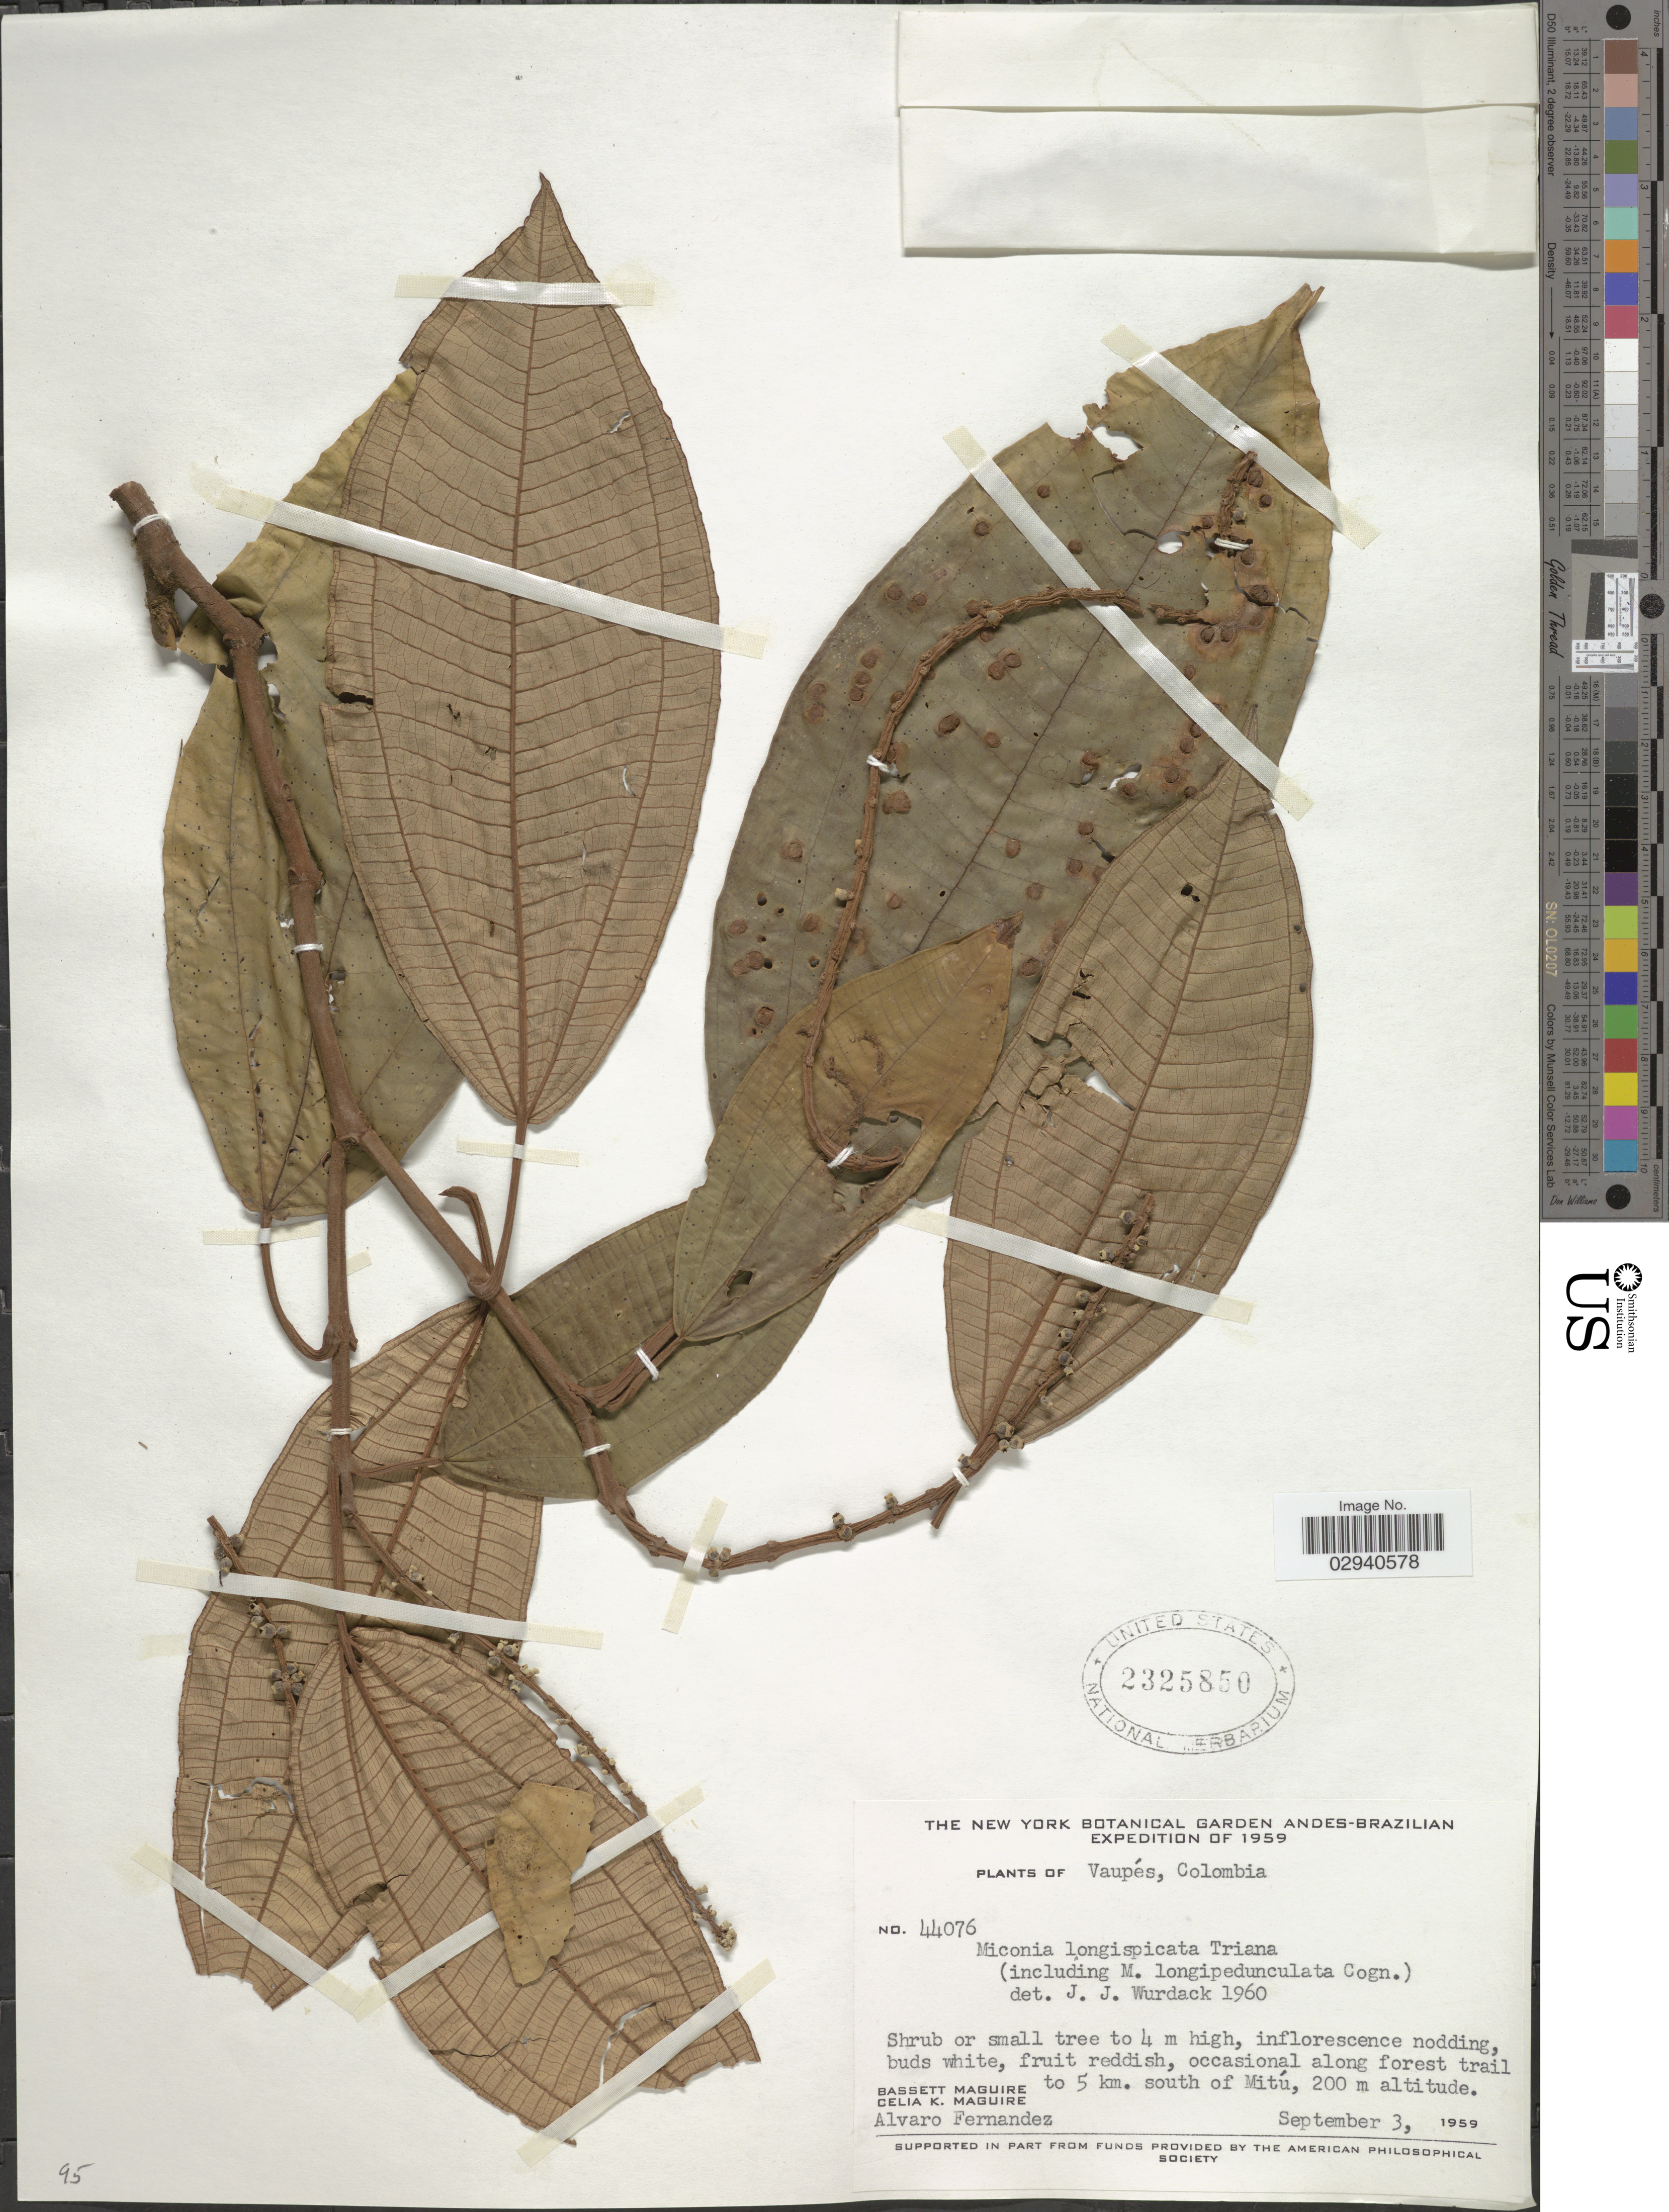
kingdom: Plantae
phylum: Tracheophyta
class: Magnoliopsida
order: Myrtales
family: Melastomataceae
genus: Miconia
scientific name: Miconia longispicata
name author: Triana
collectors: B. Maguire, C. K. Maguire & A. Fernandez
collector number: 44076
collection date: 1959-09-03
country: Colombia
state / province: Vaupés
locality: Andes. Along forest trail to 5 km. south of Mitú.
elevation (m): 200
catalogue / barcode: US 2325850